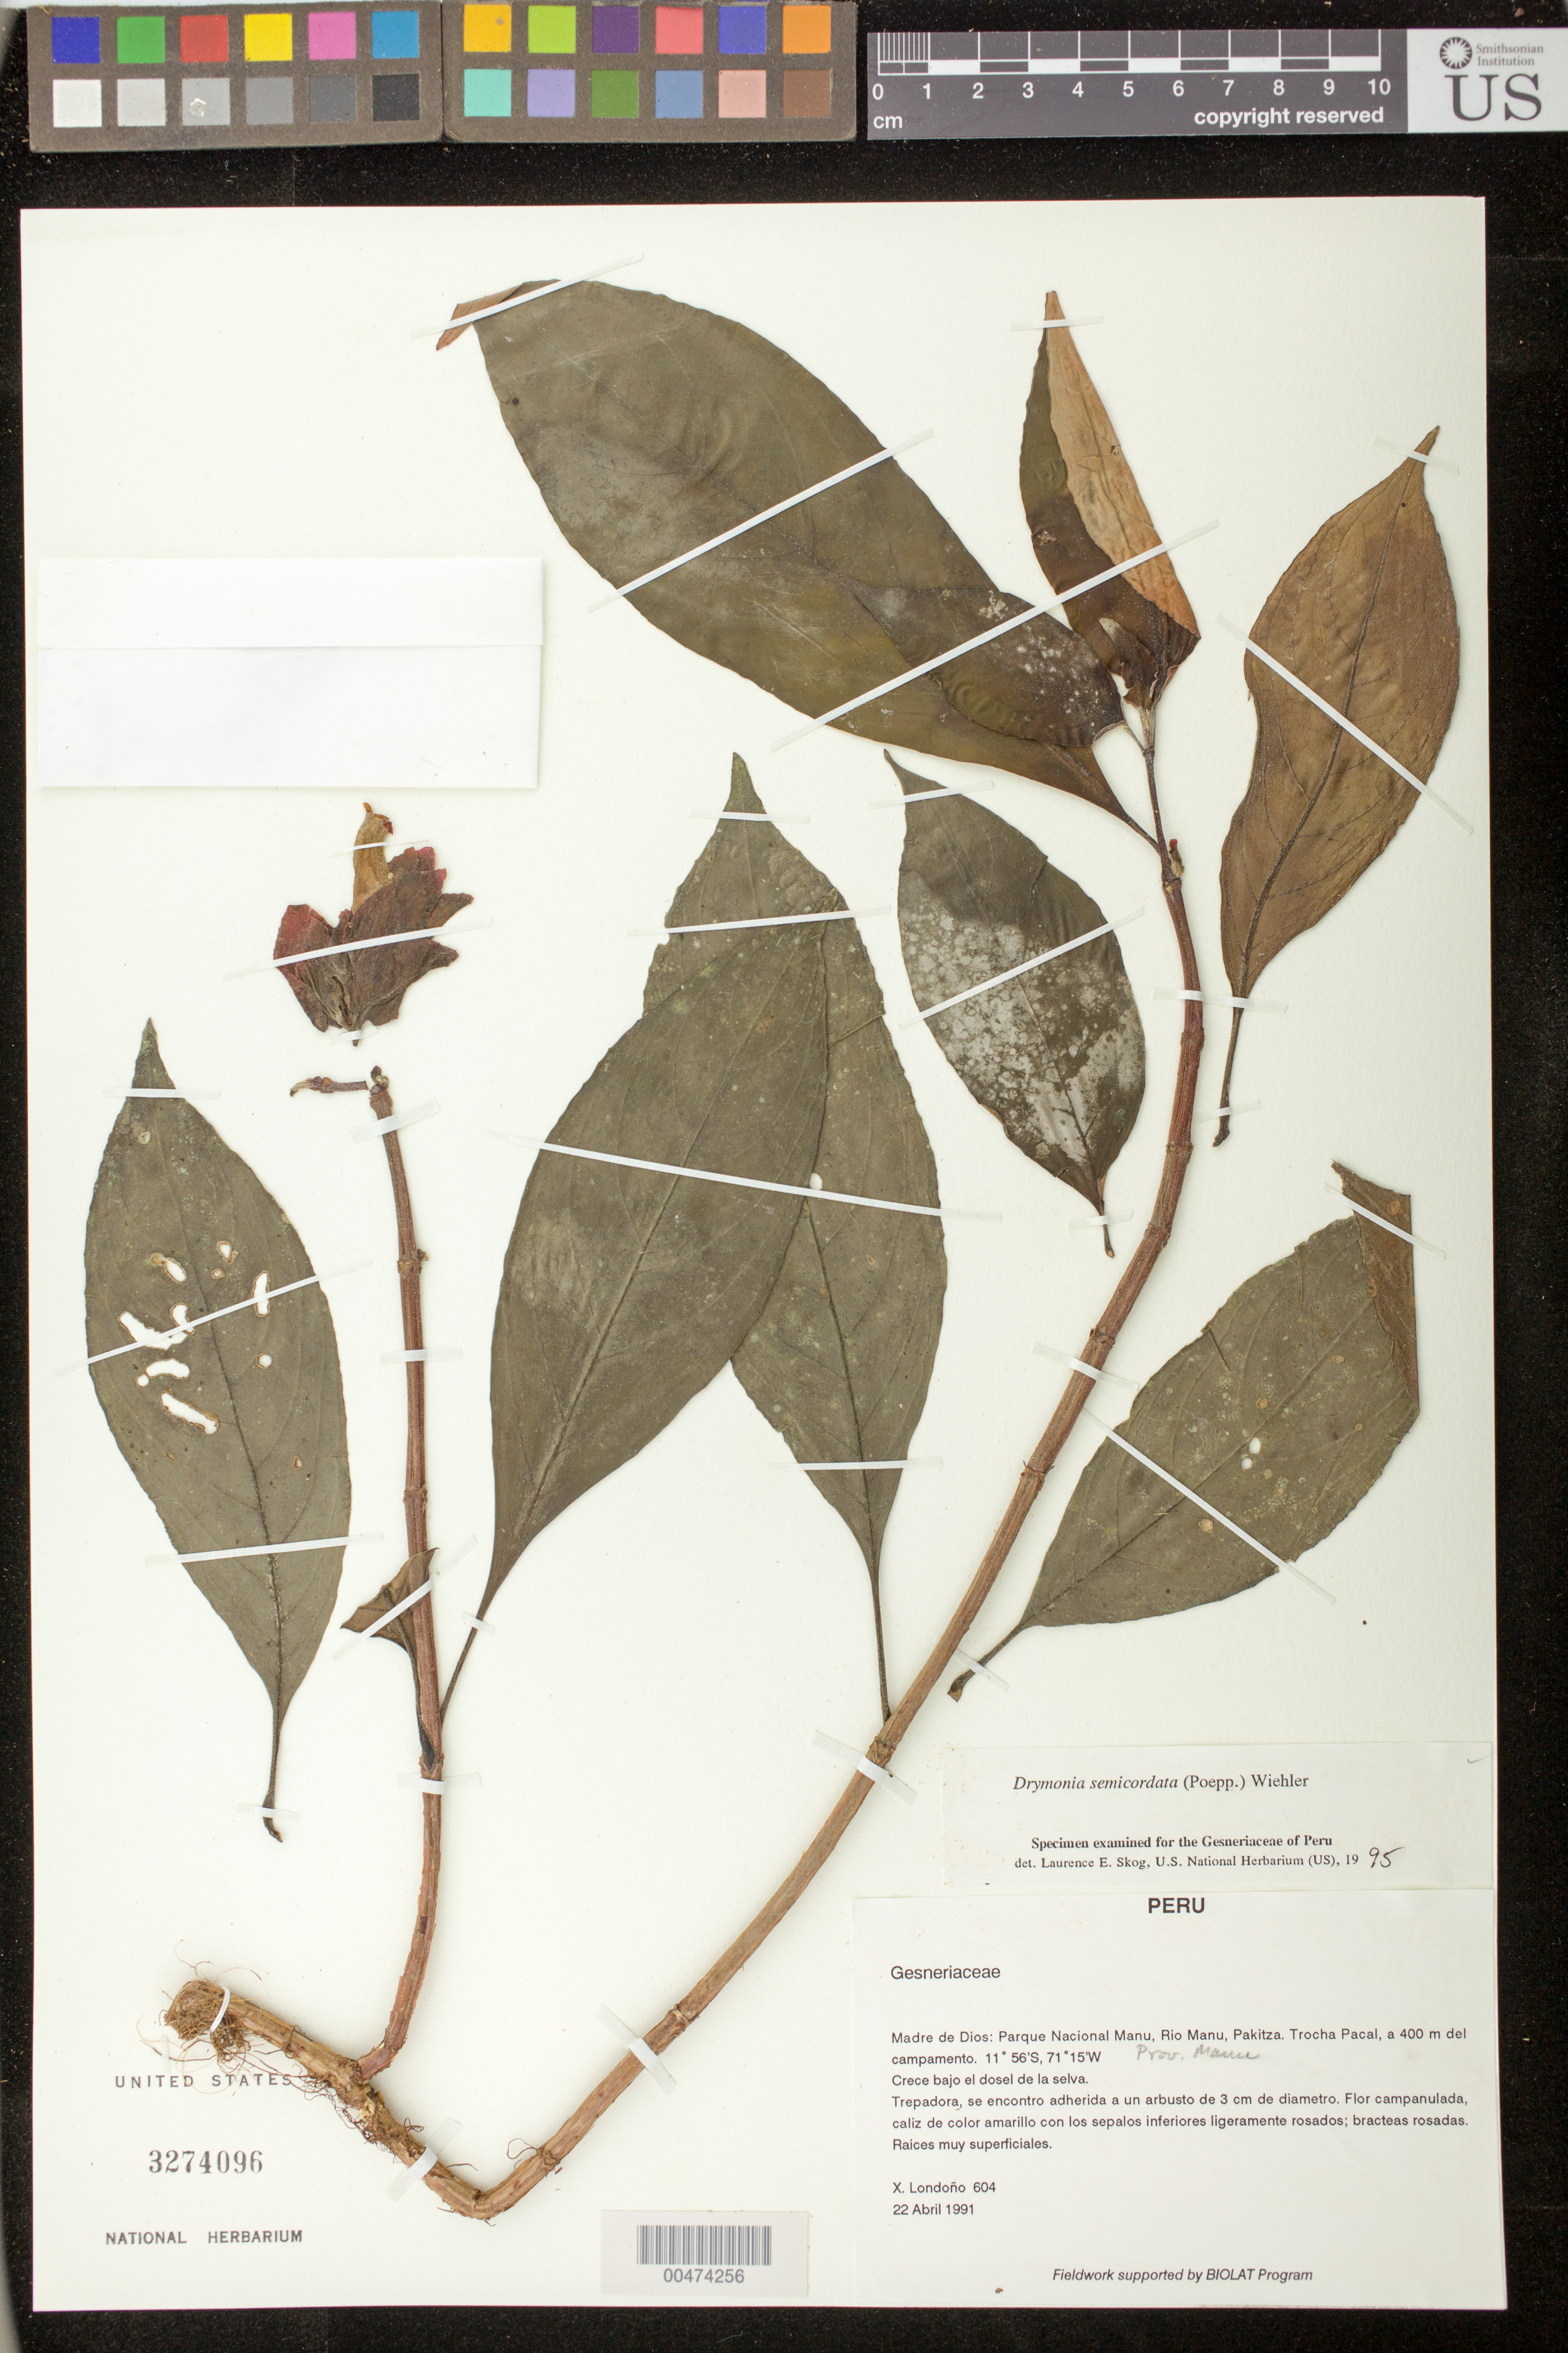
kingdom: Plantae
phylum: Tracheophyta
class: Magnoliopsida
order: Lamiales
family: Gesneriaceae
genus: Drymonia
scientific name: Drymonia semicordata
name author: (Poepp.) Wiehler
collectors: X. Londoño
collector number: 604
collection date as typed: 22 Apr 1991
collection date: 1991-04-22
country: Peru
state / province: Madre de Dios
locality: Manu National Park, Rio Manu, Pakitza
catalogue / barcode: US 3274096